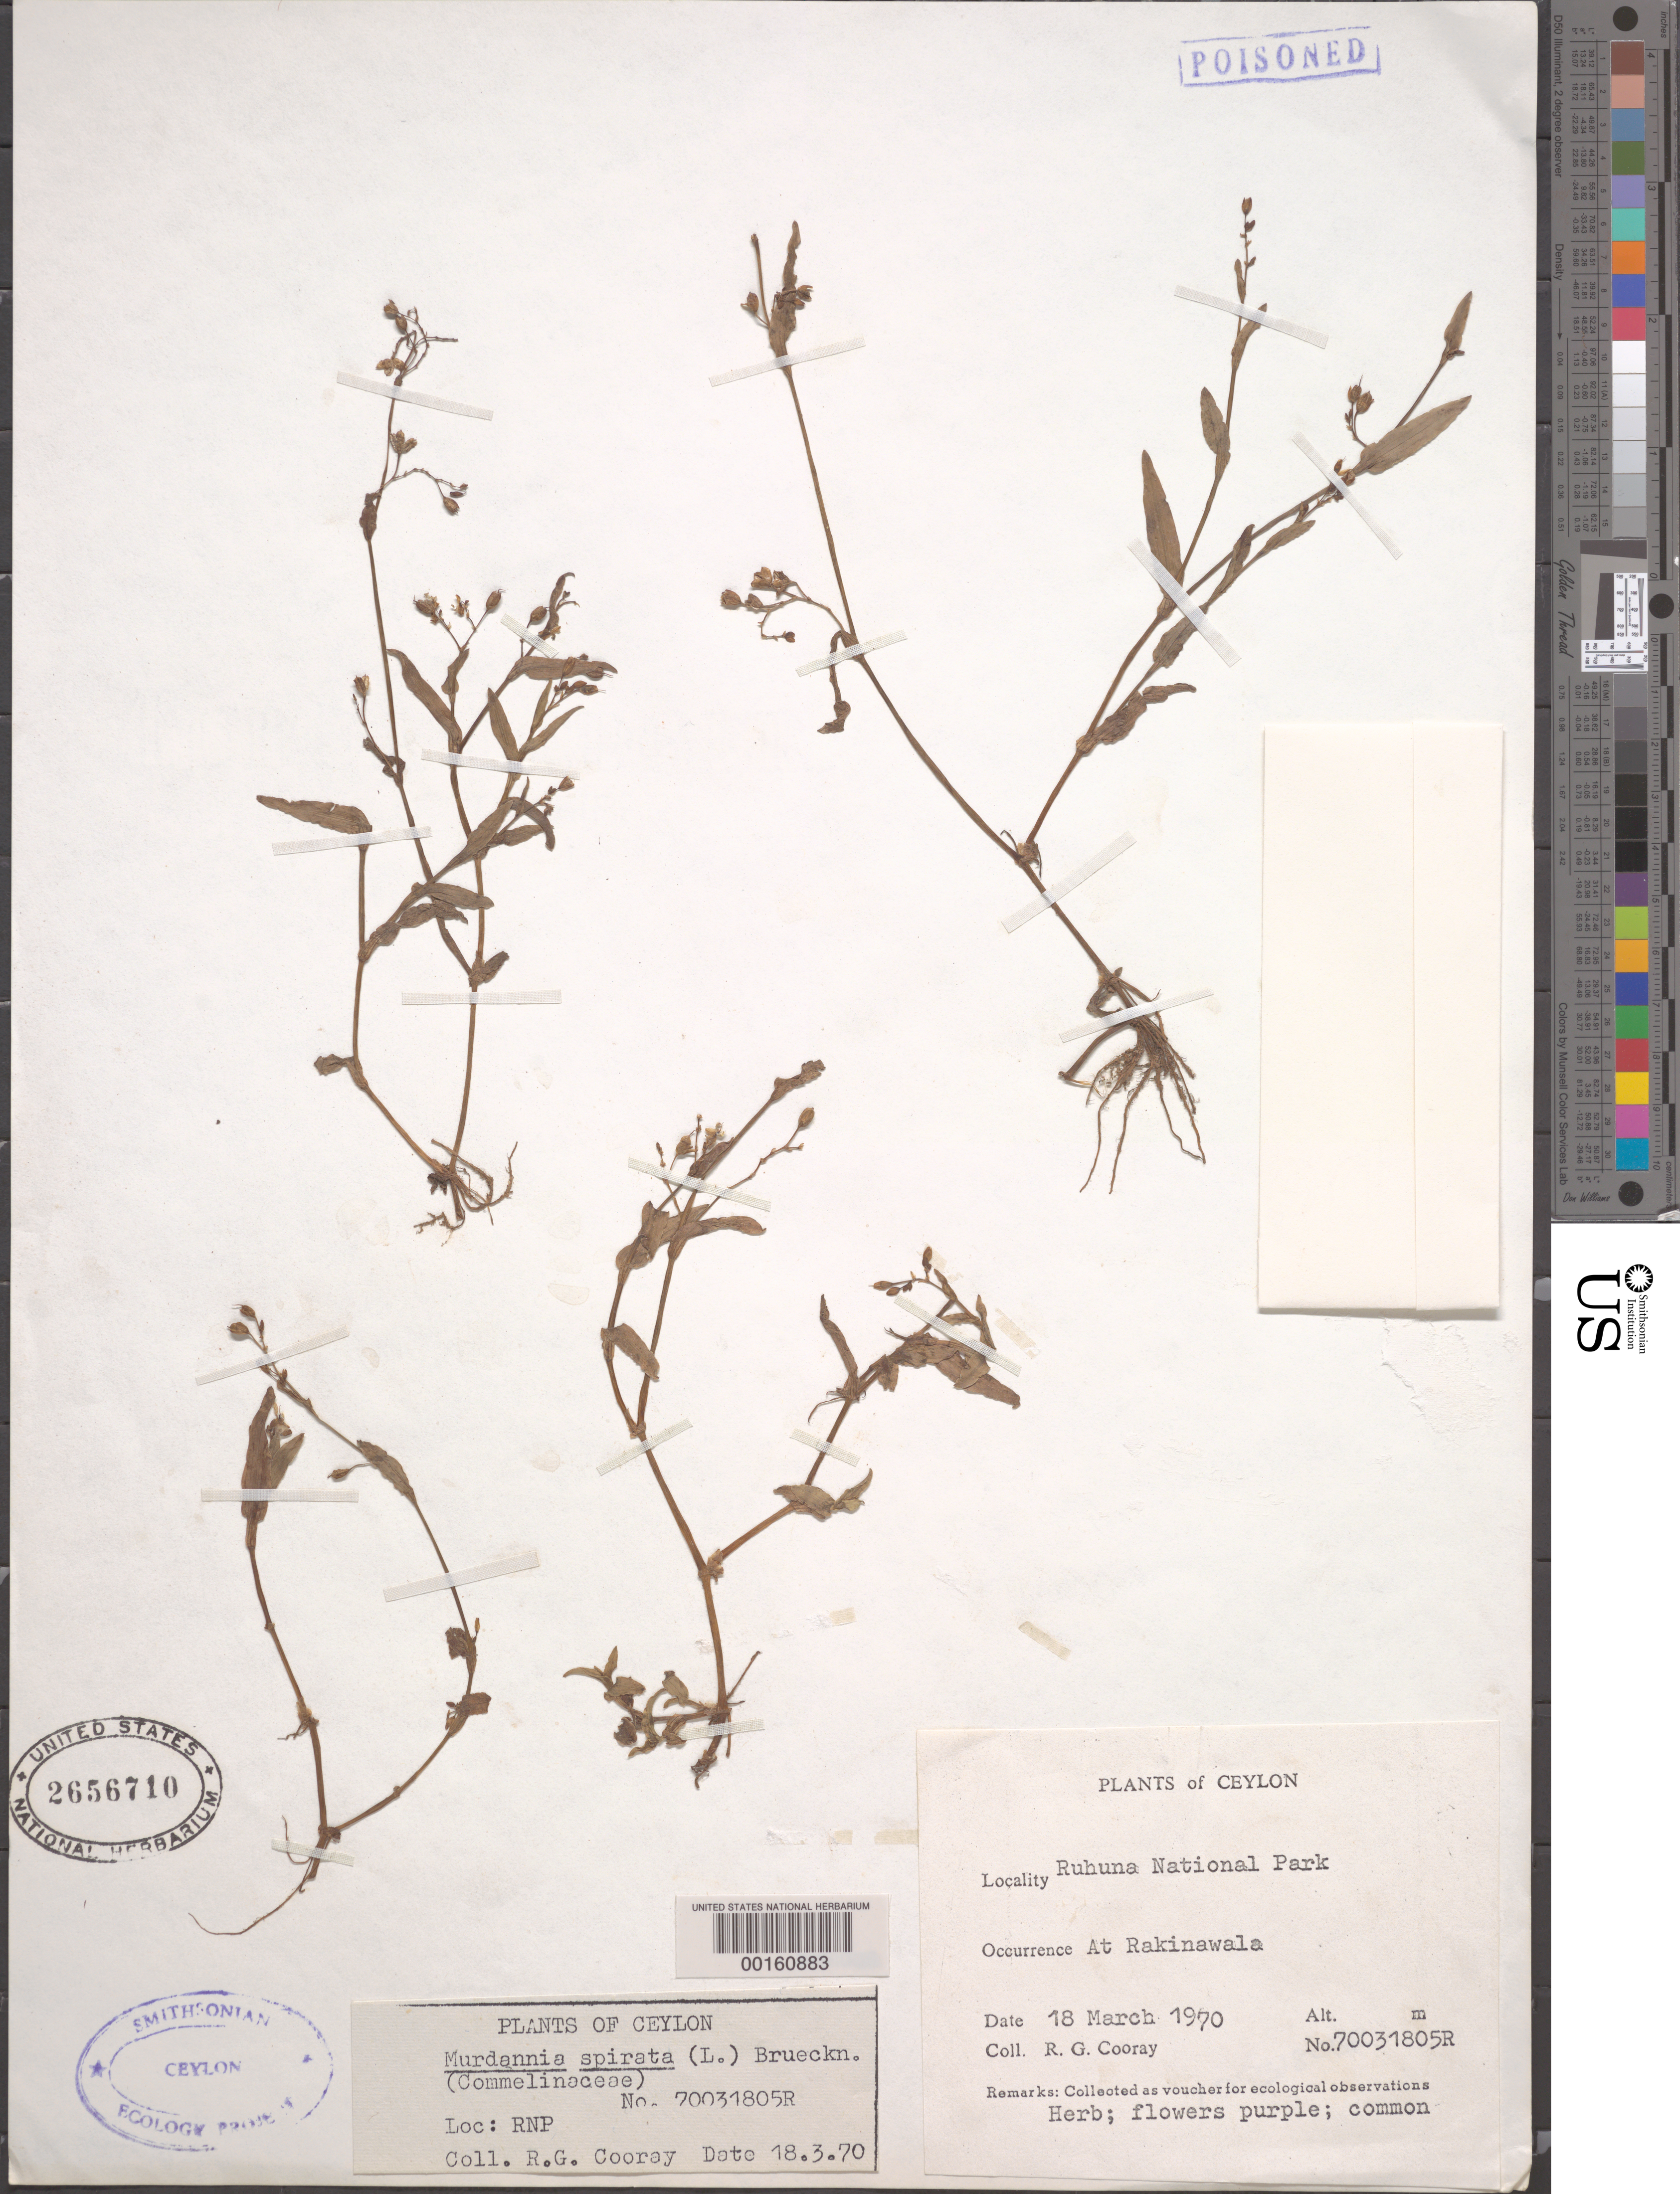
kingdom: Plantae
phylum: Tracheophyta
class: Liliopsida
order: Commelinales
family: Commelinaceae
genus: Murdannia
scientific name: Murdannia spirata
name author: (L.) G. Brückn.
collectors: R. Cooray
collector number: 70031805r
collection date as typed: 18 Mar 1970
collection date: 1970-03-18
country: Sri Lanka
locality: Ruhuna national park, rakinawala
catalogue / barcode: US 2656710